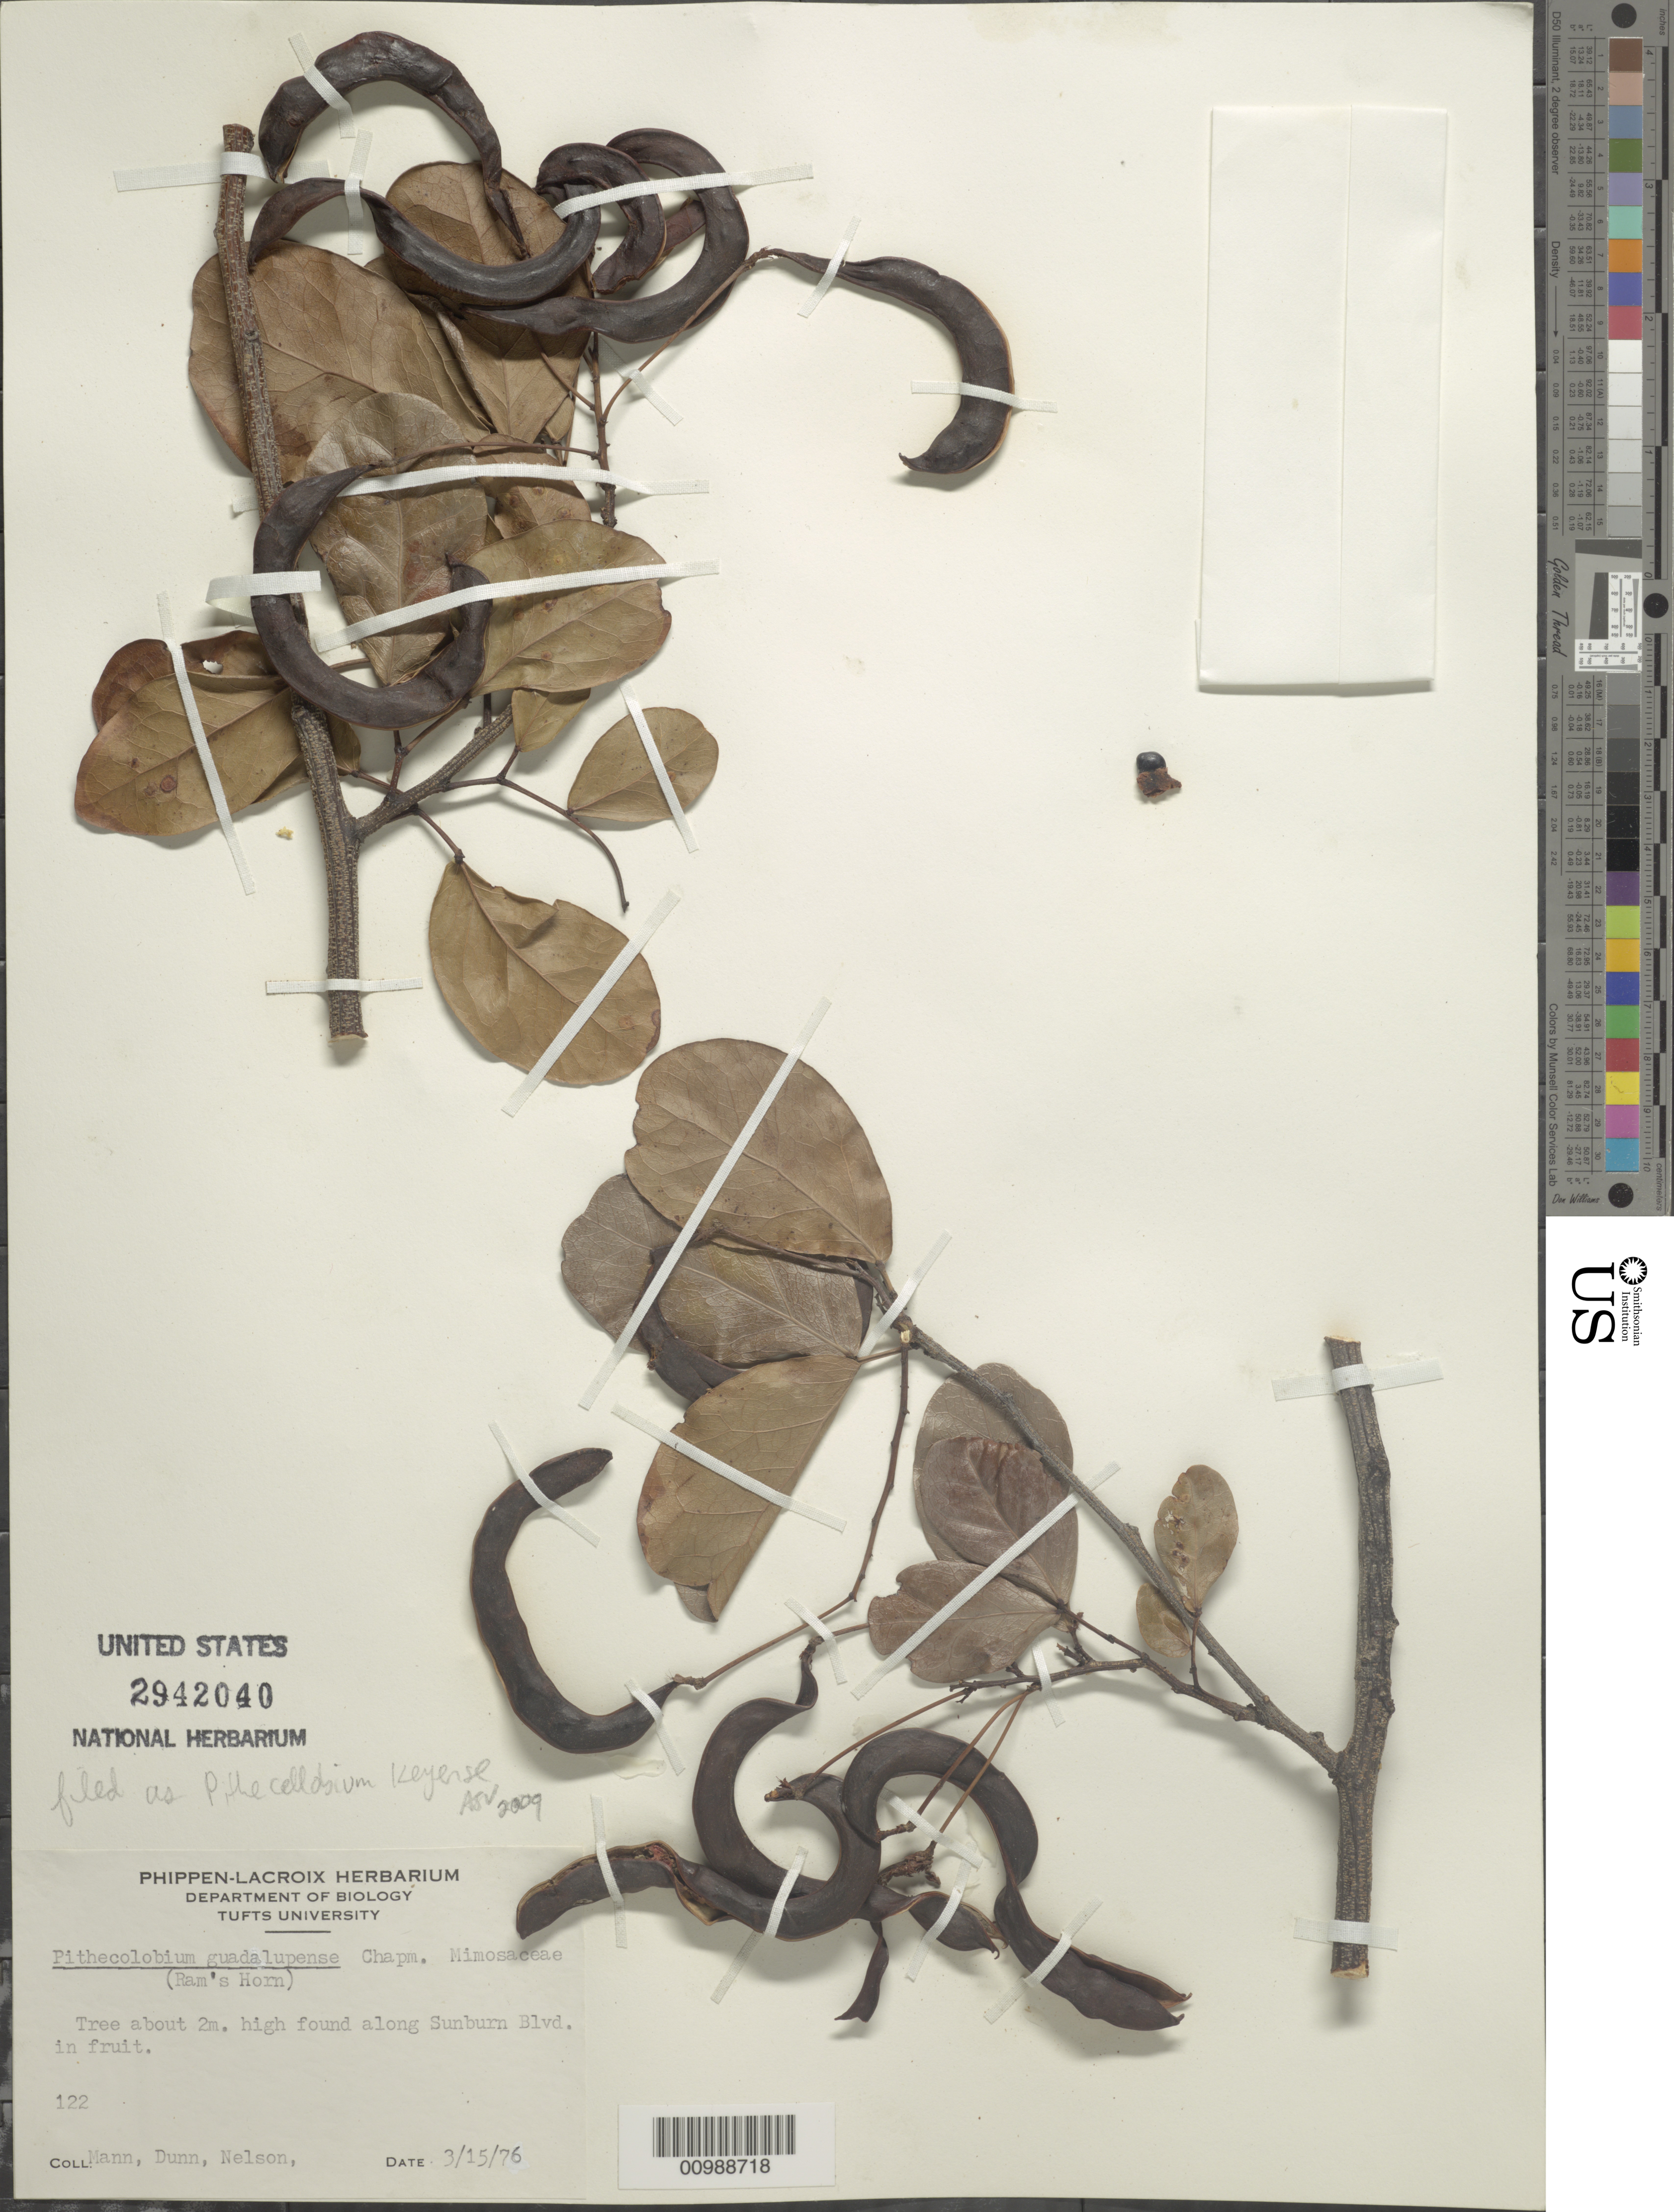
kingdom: Plantae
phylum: Tracheophyta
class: Magnoliopsida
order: Fabales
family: Fabaceae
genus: Pithecellobium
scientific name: Pithecellobium keyense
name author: Britton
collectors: Mann, --, -- Dunn & Nelson, --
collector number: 122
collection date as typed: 15 Mar 1976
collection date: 1976-03-15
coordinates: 0 N, 0 E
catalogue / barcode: US 2942040